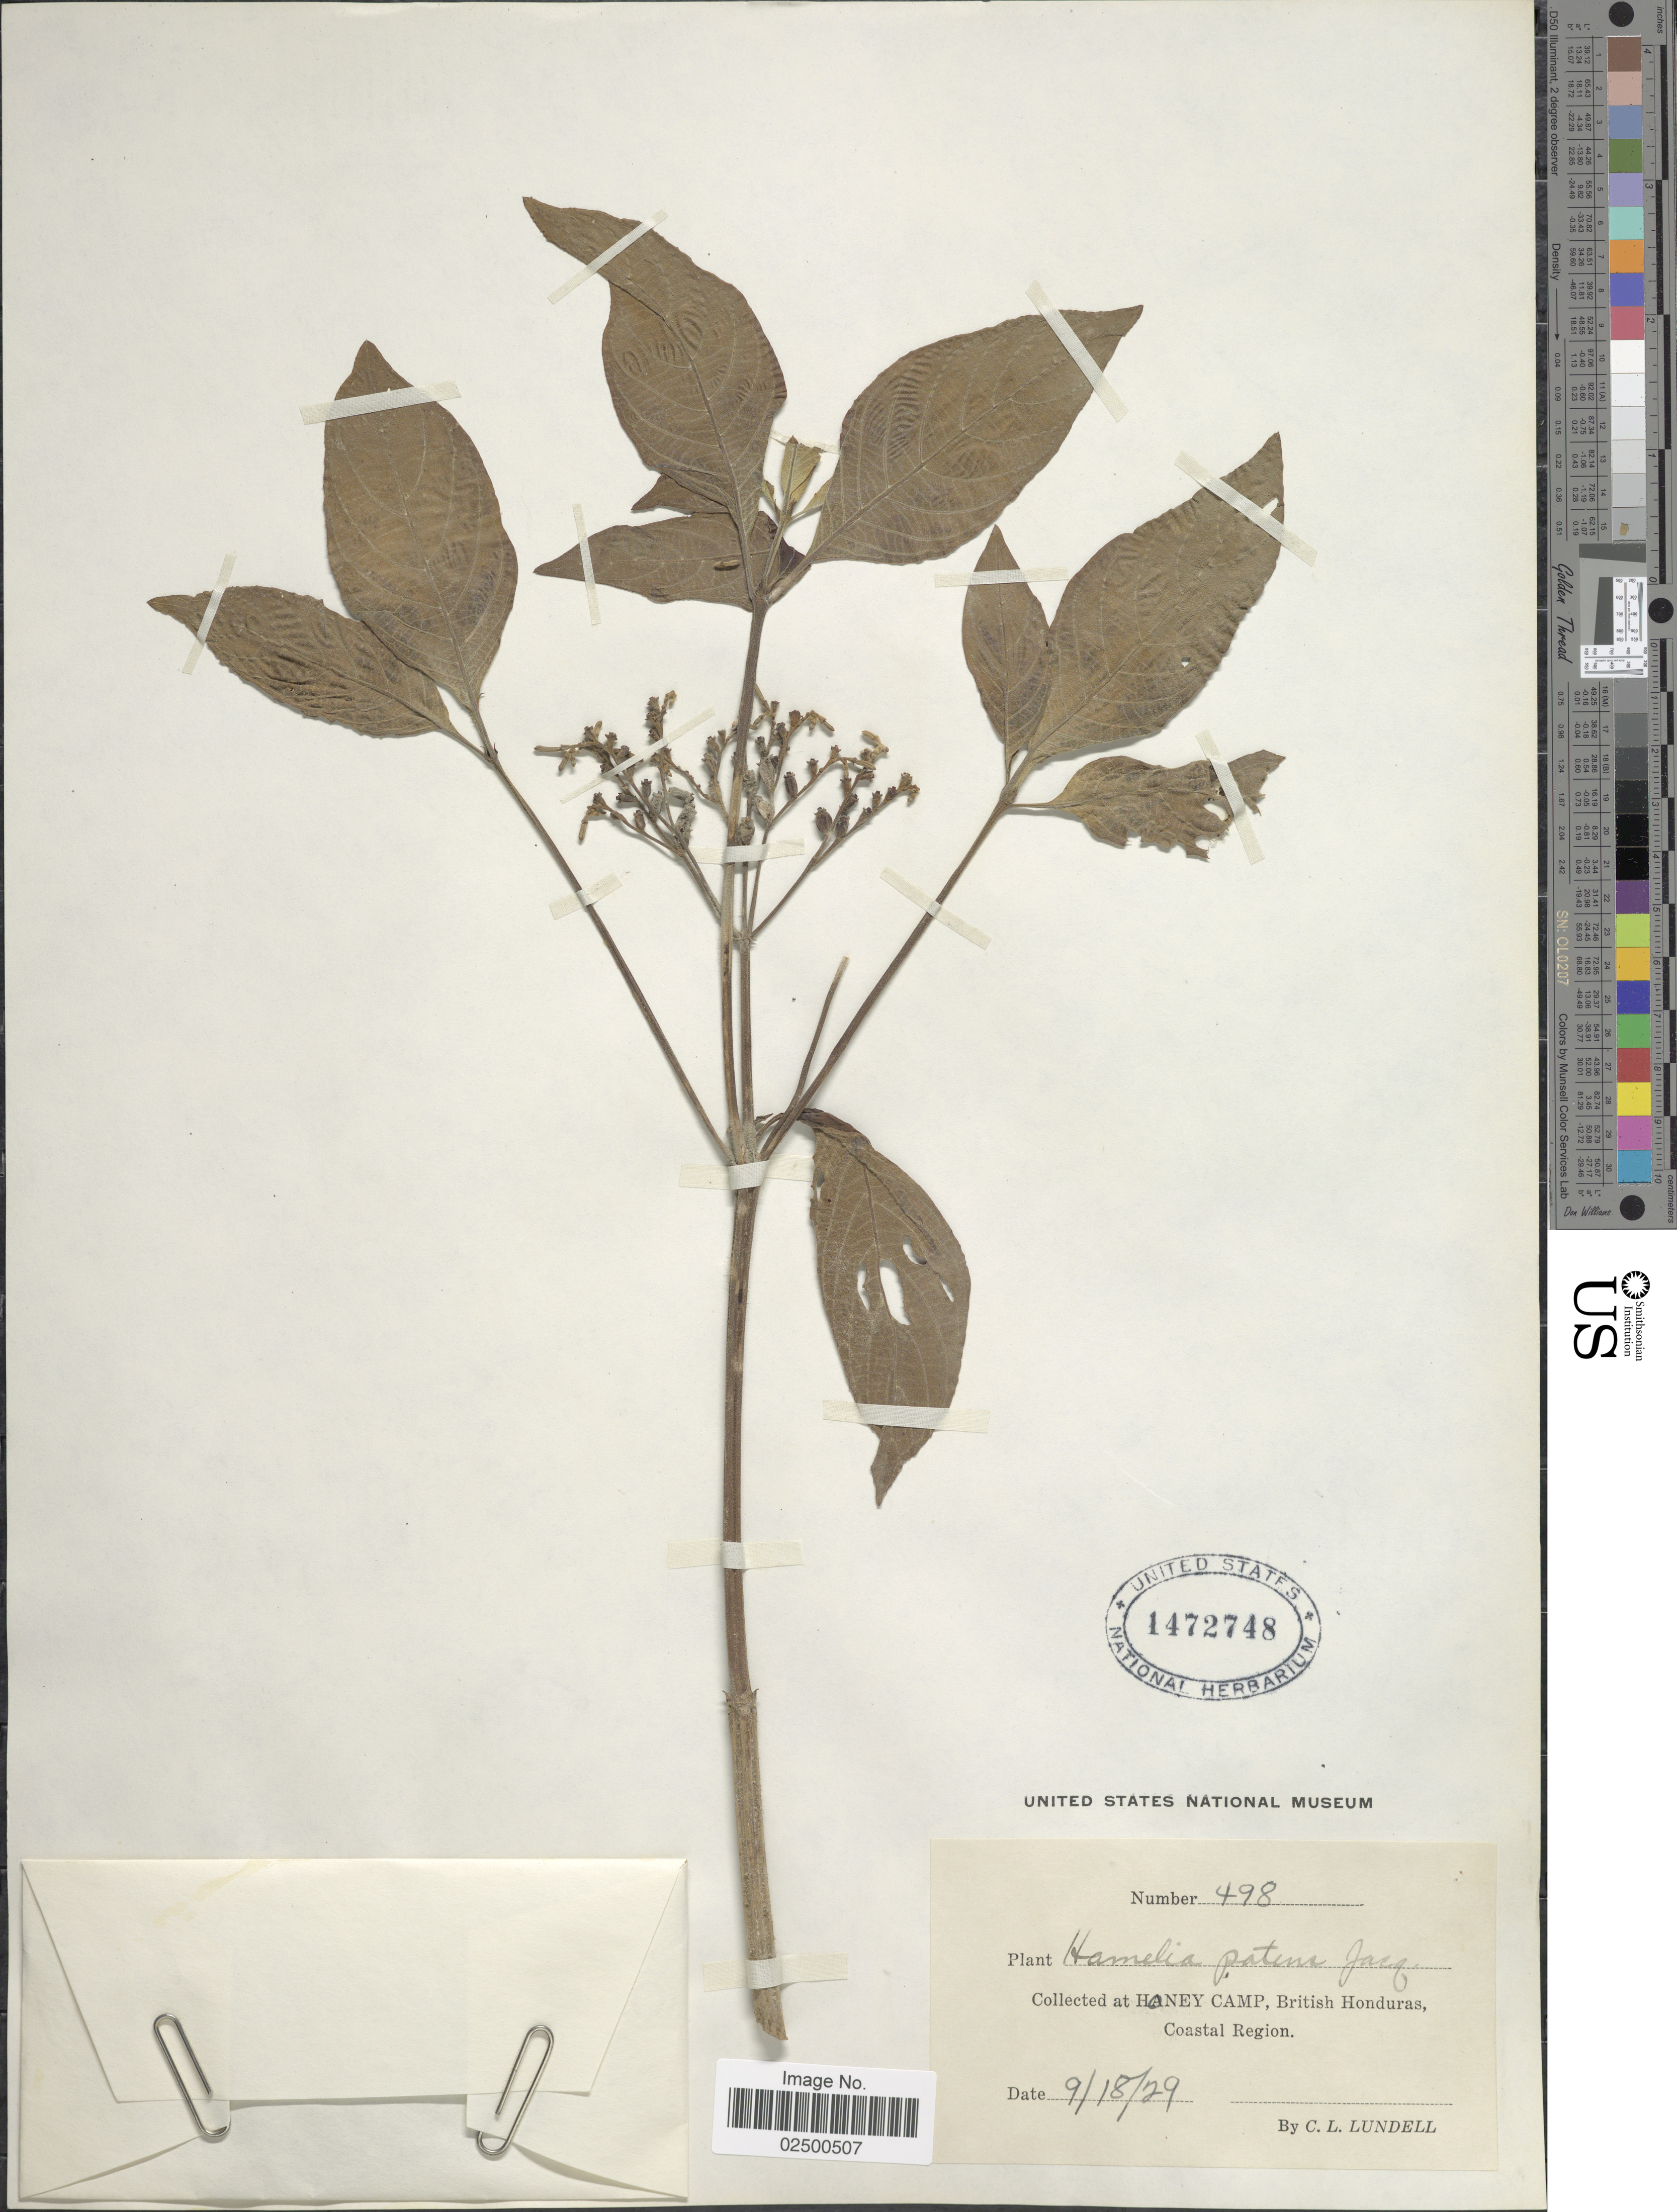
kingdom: Plantae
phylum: Tracheophyta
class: Magnoliopsida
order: Gentianales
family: Rubiaceae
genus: Hamelia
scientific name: Hamelia erecta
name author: Jacq.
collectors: C. L. Lundell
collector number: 498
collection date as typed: Transcribed d/m/y: 18/9/29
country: Belize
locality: Honey Camp, British Honduras, Coastal Region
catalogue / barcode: US 1472748